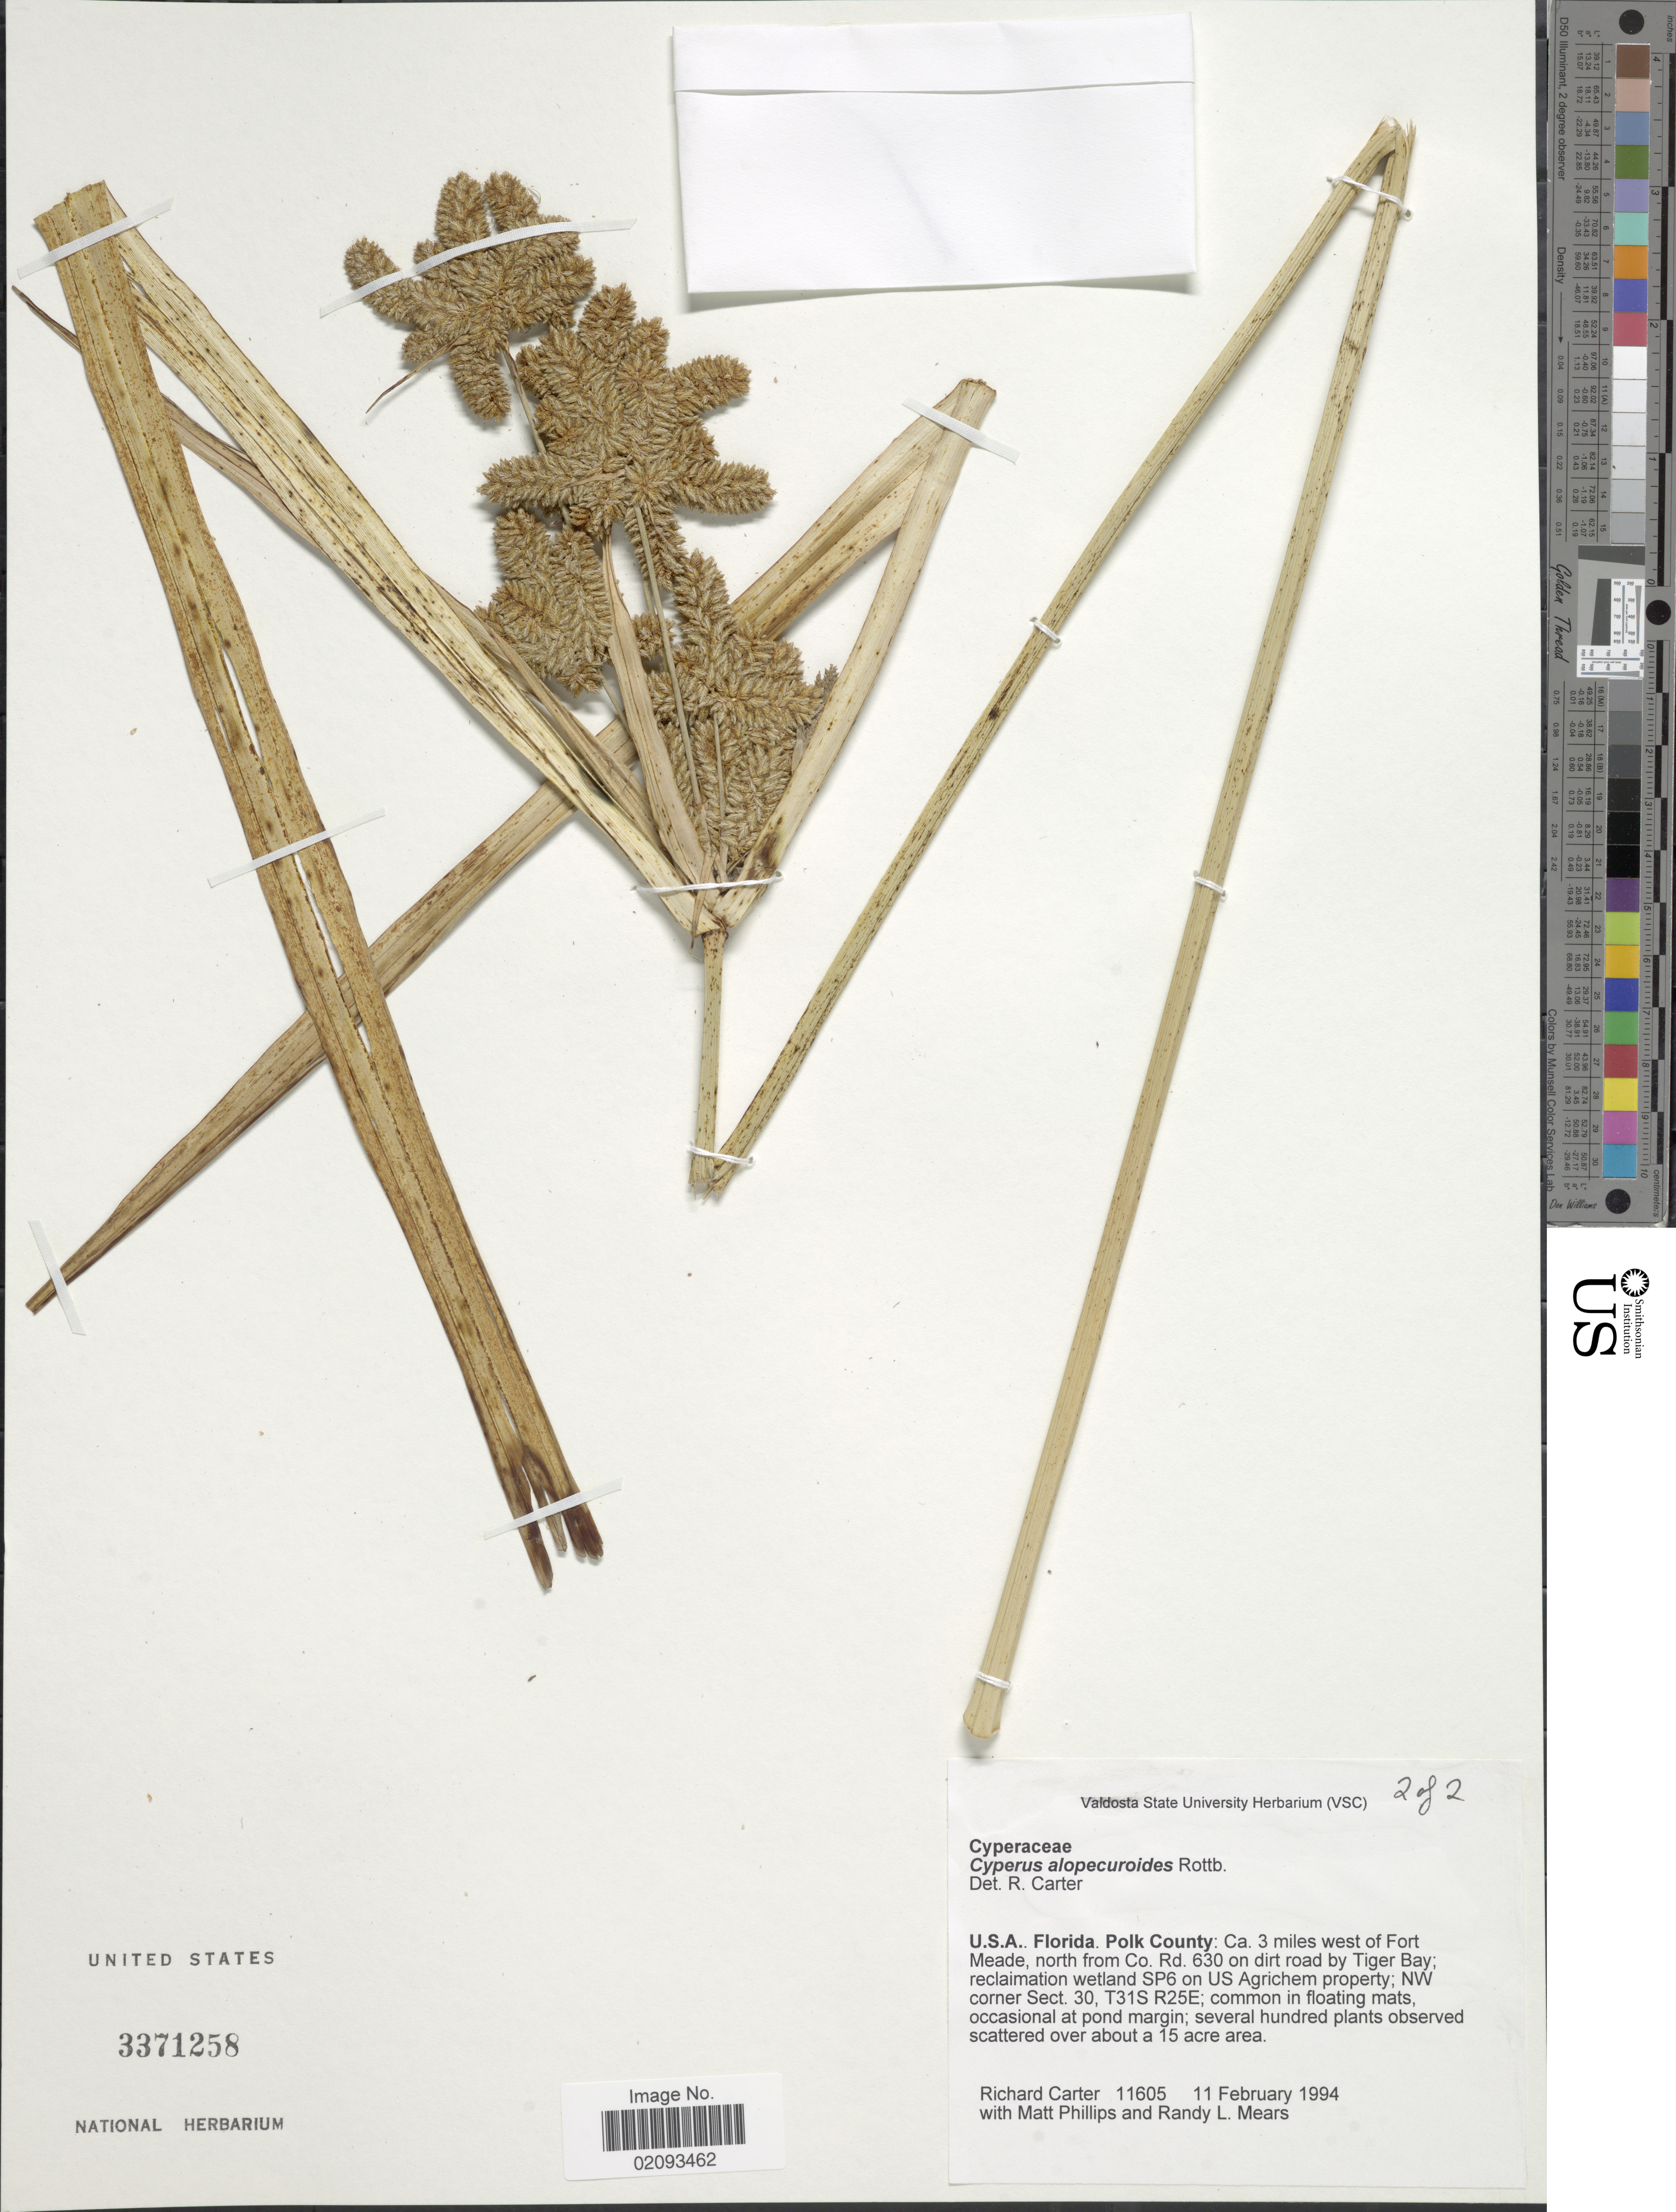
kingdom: Plantae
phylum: Tracheophyta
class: Liliopsida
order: Poales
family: Cyperaceae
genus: Cyperus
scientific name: Cyperus alopecuroides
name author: Rottb.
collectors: R. Carter, M. Phillips & R. Mears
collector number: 11605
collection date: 1994-02-11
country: United States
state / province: Florida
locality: U.S.A., Polk County, ca 3 miles west of Fort Meade, north from Co. Rd. 630 on dirt road by Tiger Bay, reclaimation wetland SP6 on US Agrichem property, NW corner Sect. 30, T31S, R25E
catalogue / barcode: US 3371258